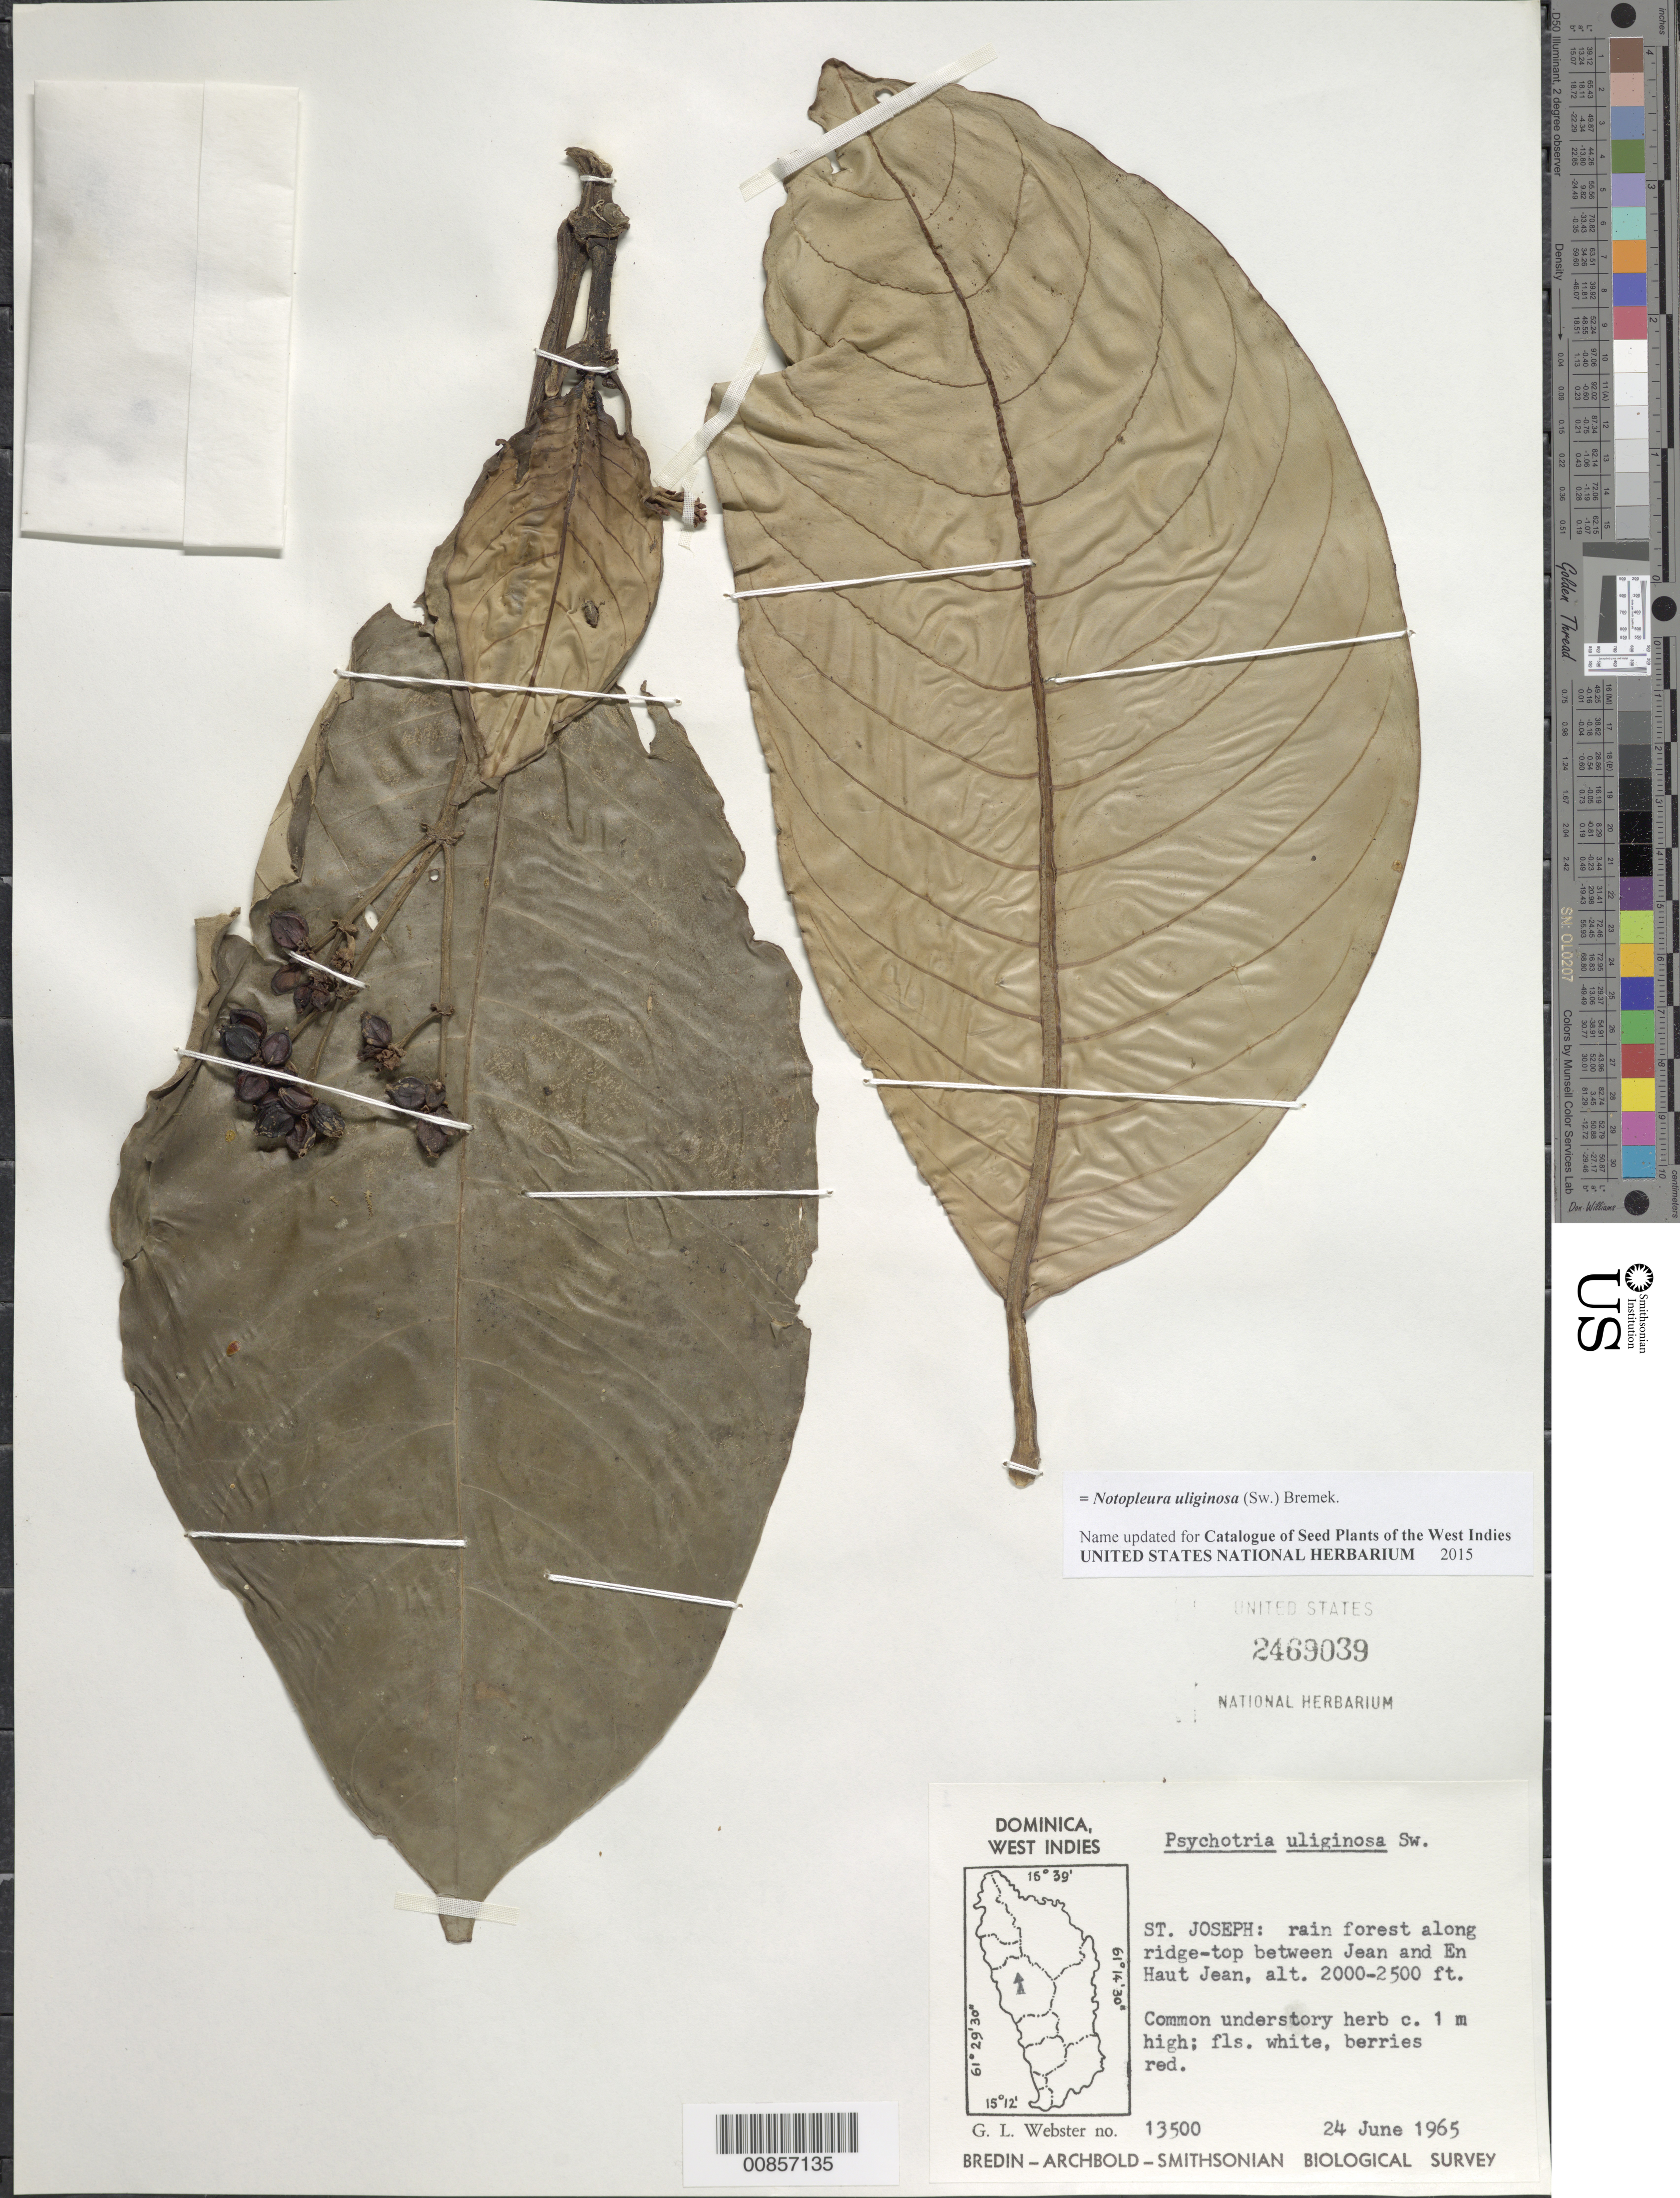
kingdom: Plantae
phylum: Tracheophyta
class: Magnoliopsida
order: Gentianales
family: Rubiaceae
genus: Notopleura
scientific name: Notopleura uliginosa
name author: (Sw.) Bremek.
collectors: G. L. Webster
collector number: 13500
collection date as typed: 24 Jun 1965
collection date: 1965-06-24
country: Dominica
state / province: St. Joseph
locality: Along ridge-top between Jean and En Haut Jean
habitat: Rainforest along ridge-top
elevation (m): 610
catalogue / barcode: US 2469039